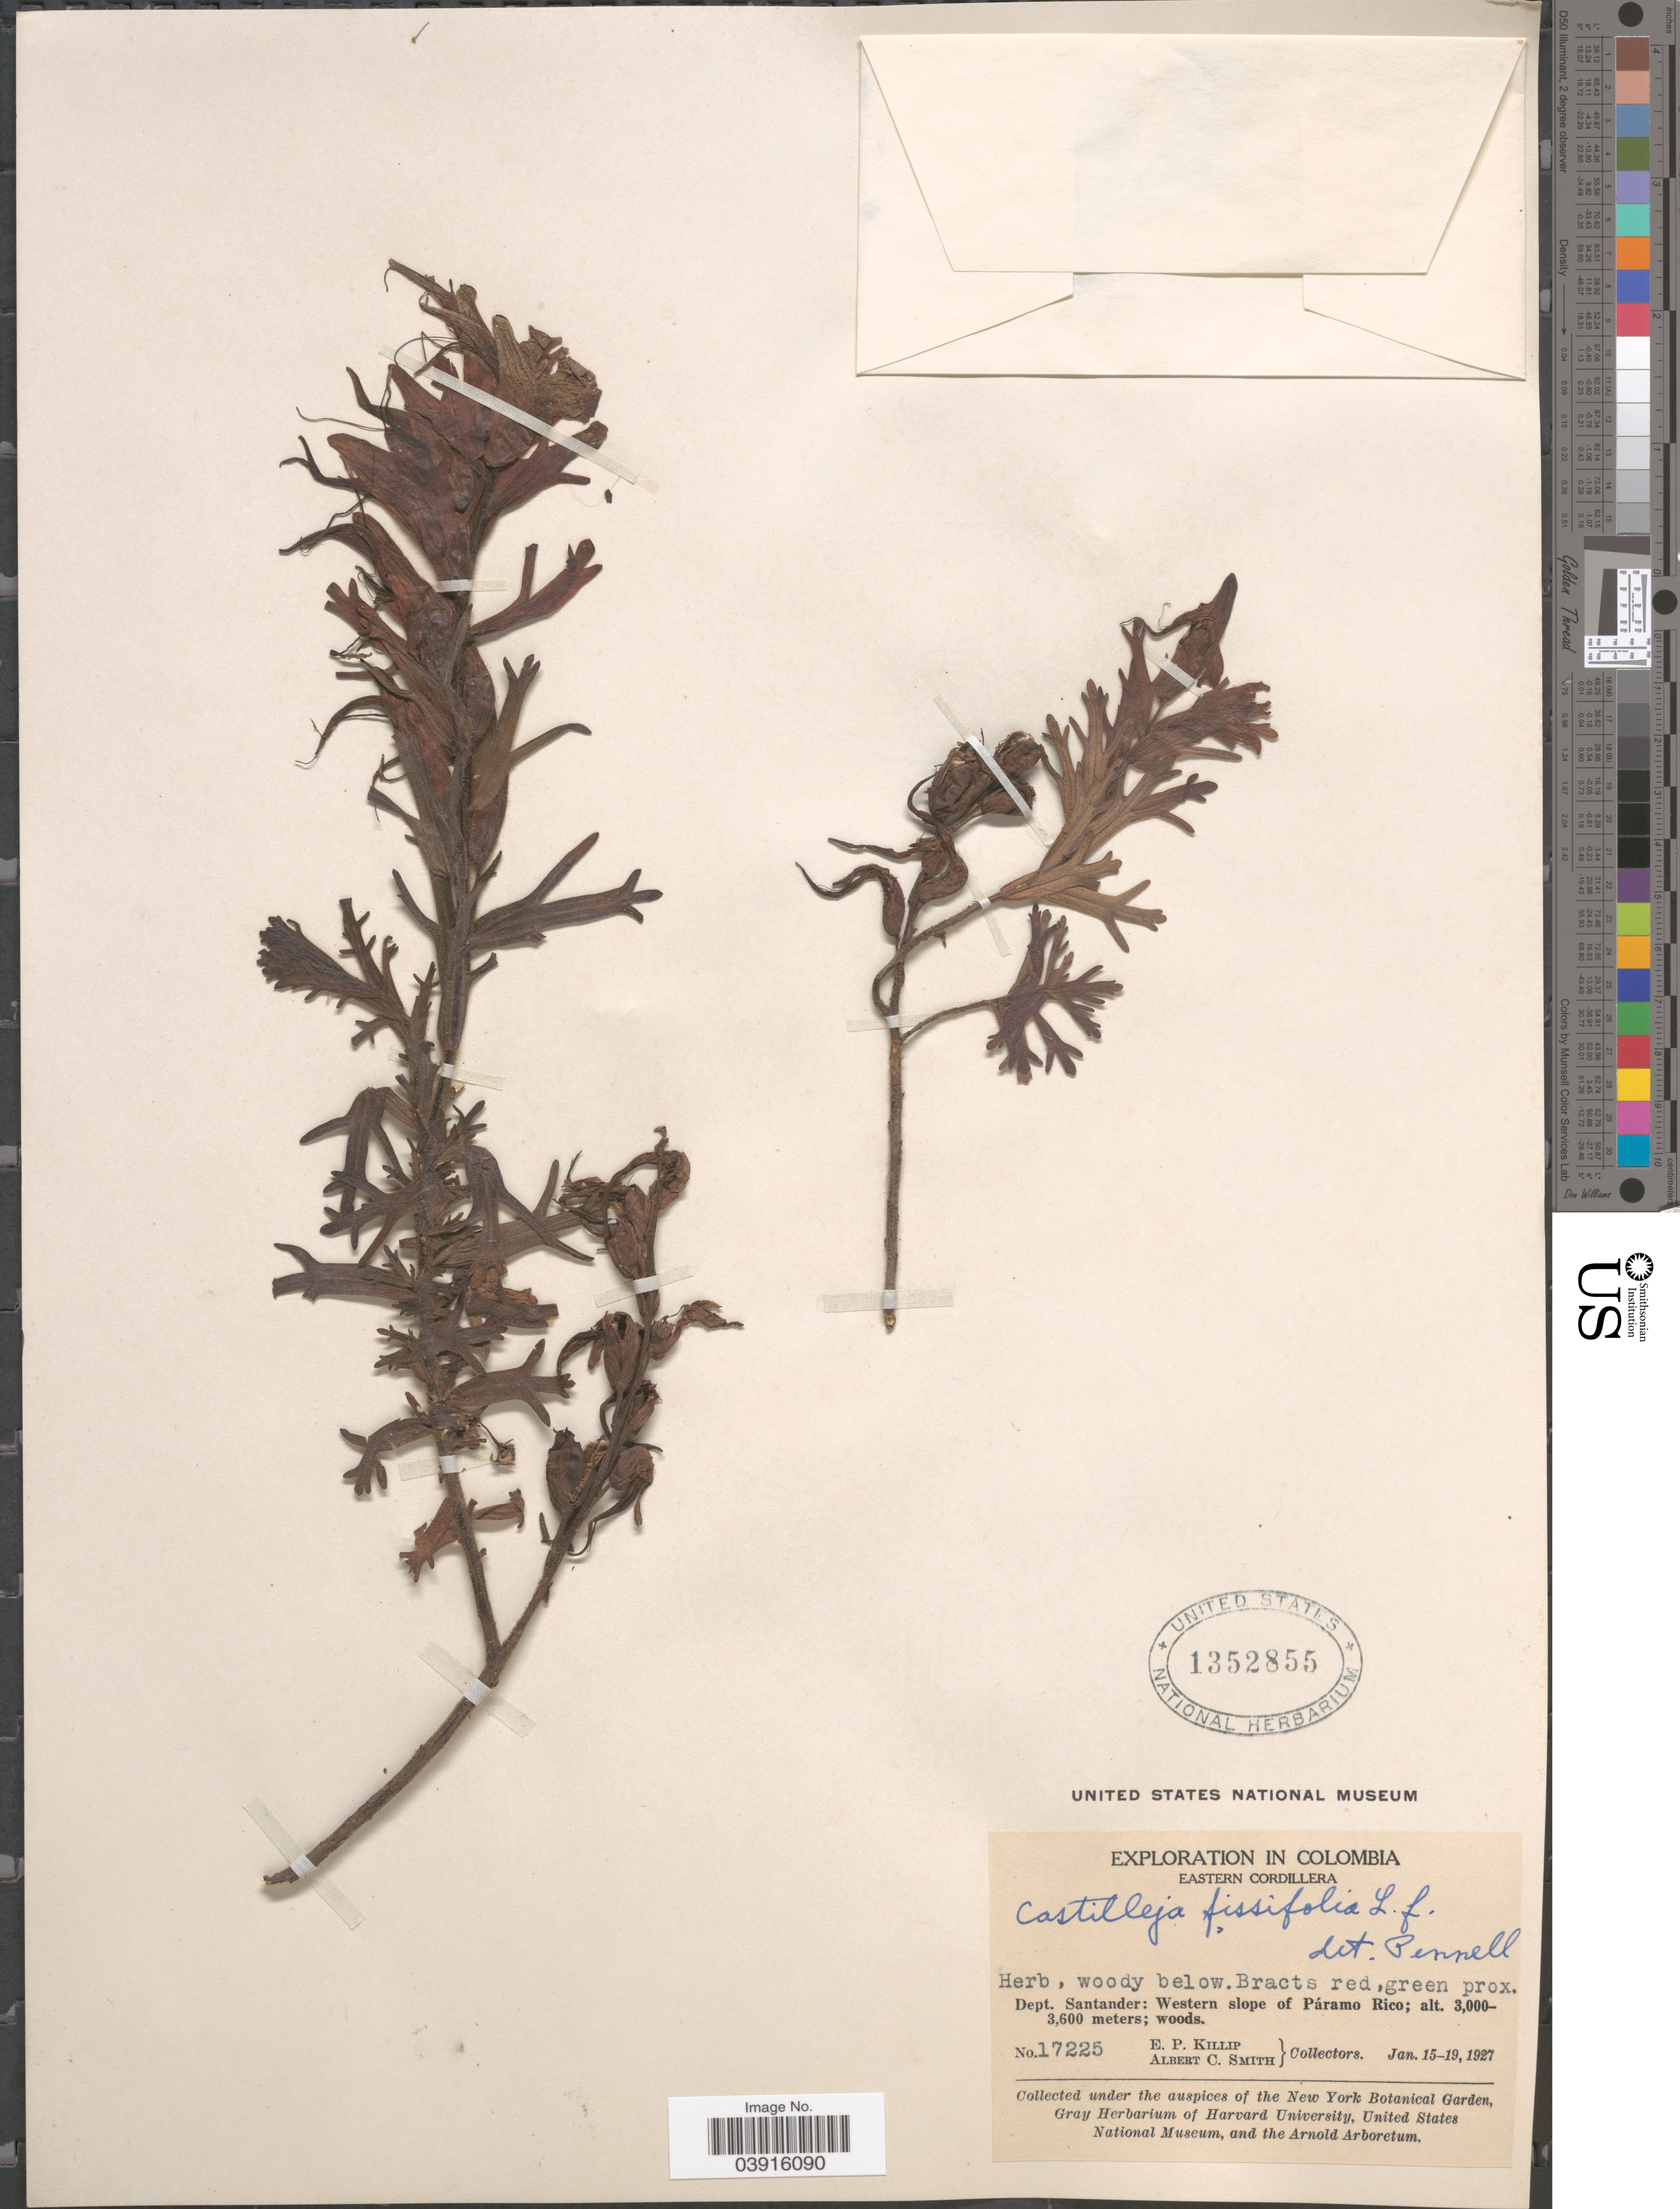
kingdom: Plantae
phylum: Tracheophyta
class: Magnoliopsida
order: Lamiales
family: Orobanchaceae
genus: Castilleja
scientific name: Castilleja fissifolia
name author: L. f.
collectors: E. P. Killip & A. C. Smith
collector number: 17225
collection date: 1927-01-15/1927-01-19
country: Colombia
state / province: Santander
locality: Eastern Cordillera. Dept. Santander: Western slope of Páramo Rico.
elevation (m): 3000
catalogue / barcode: US 1352855